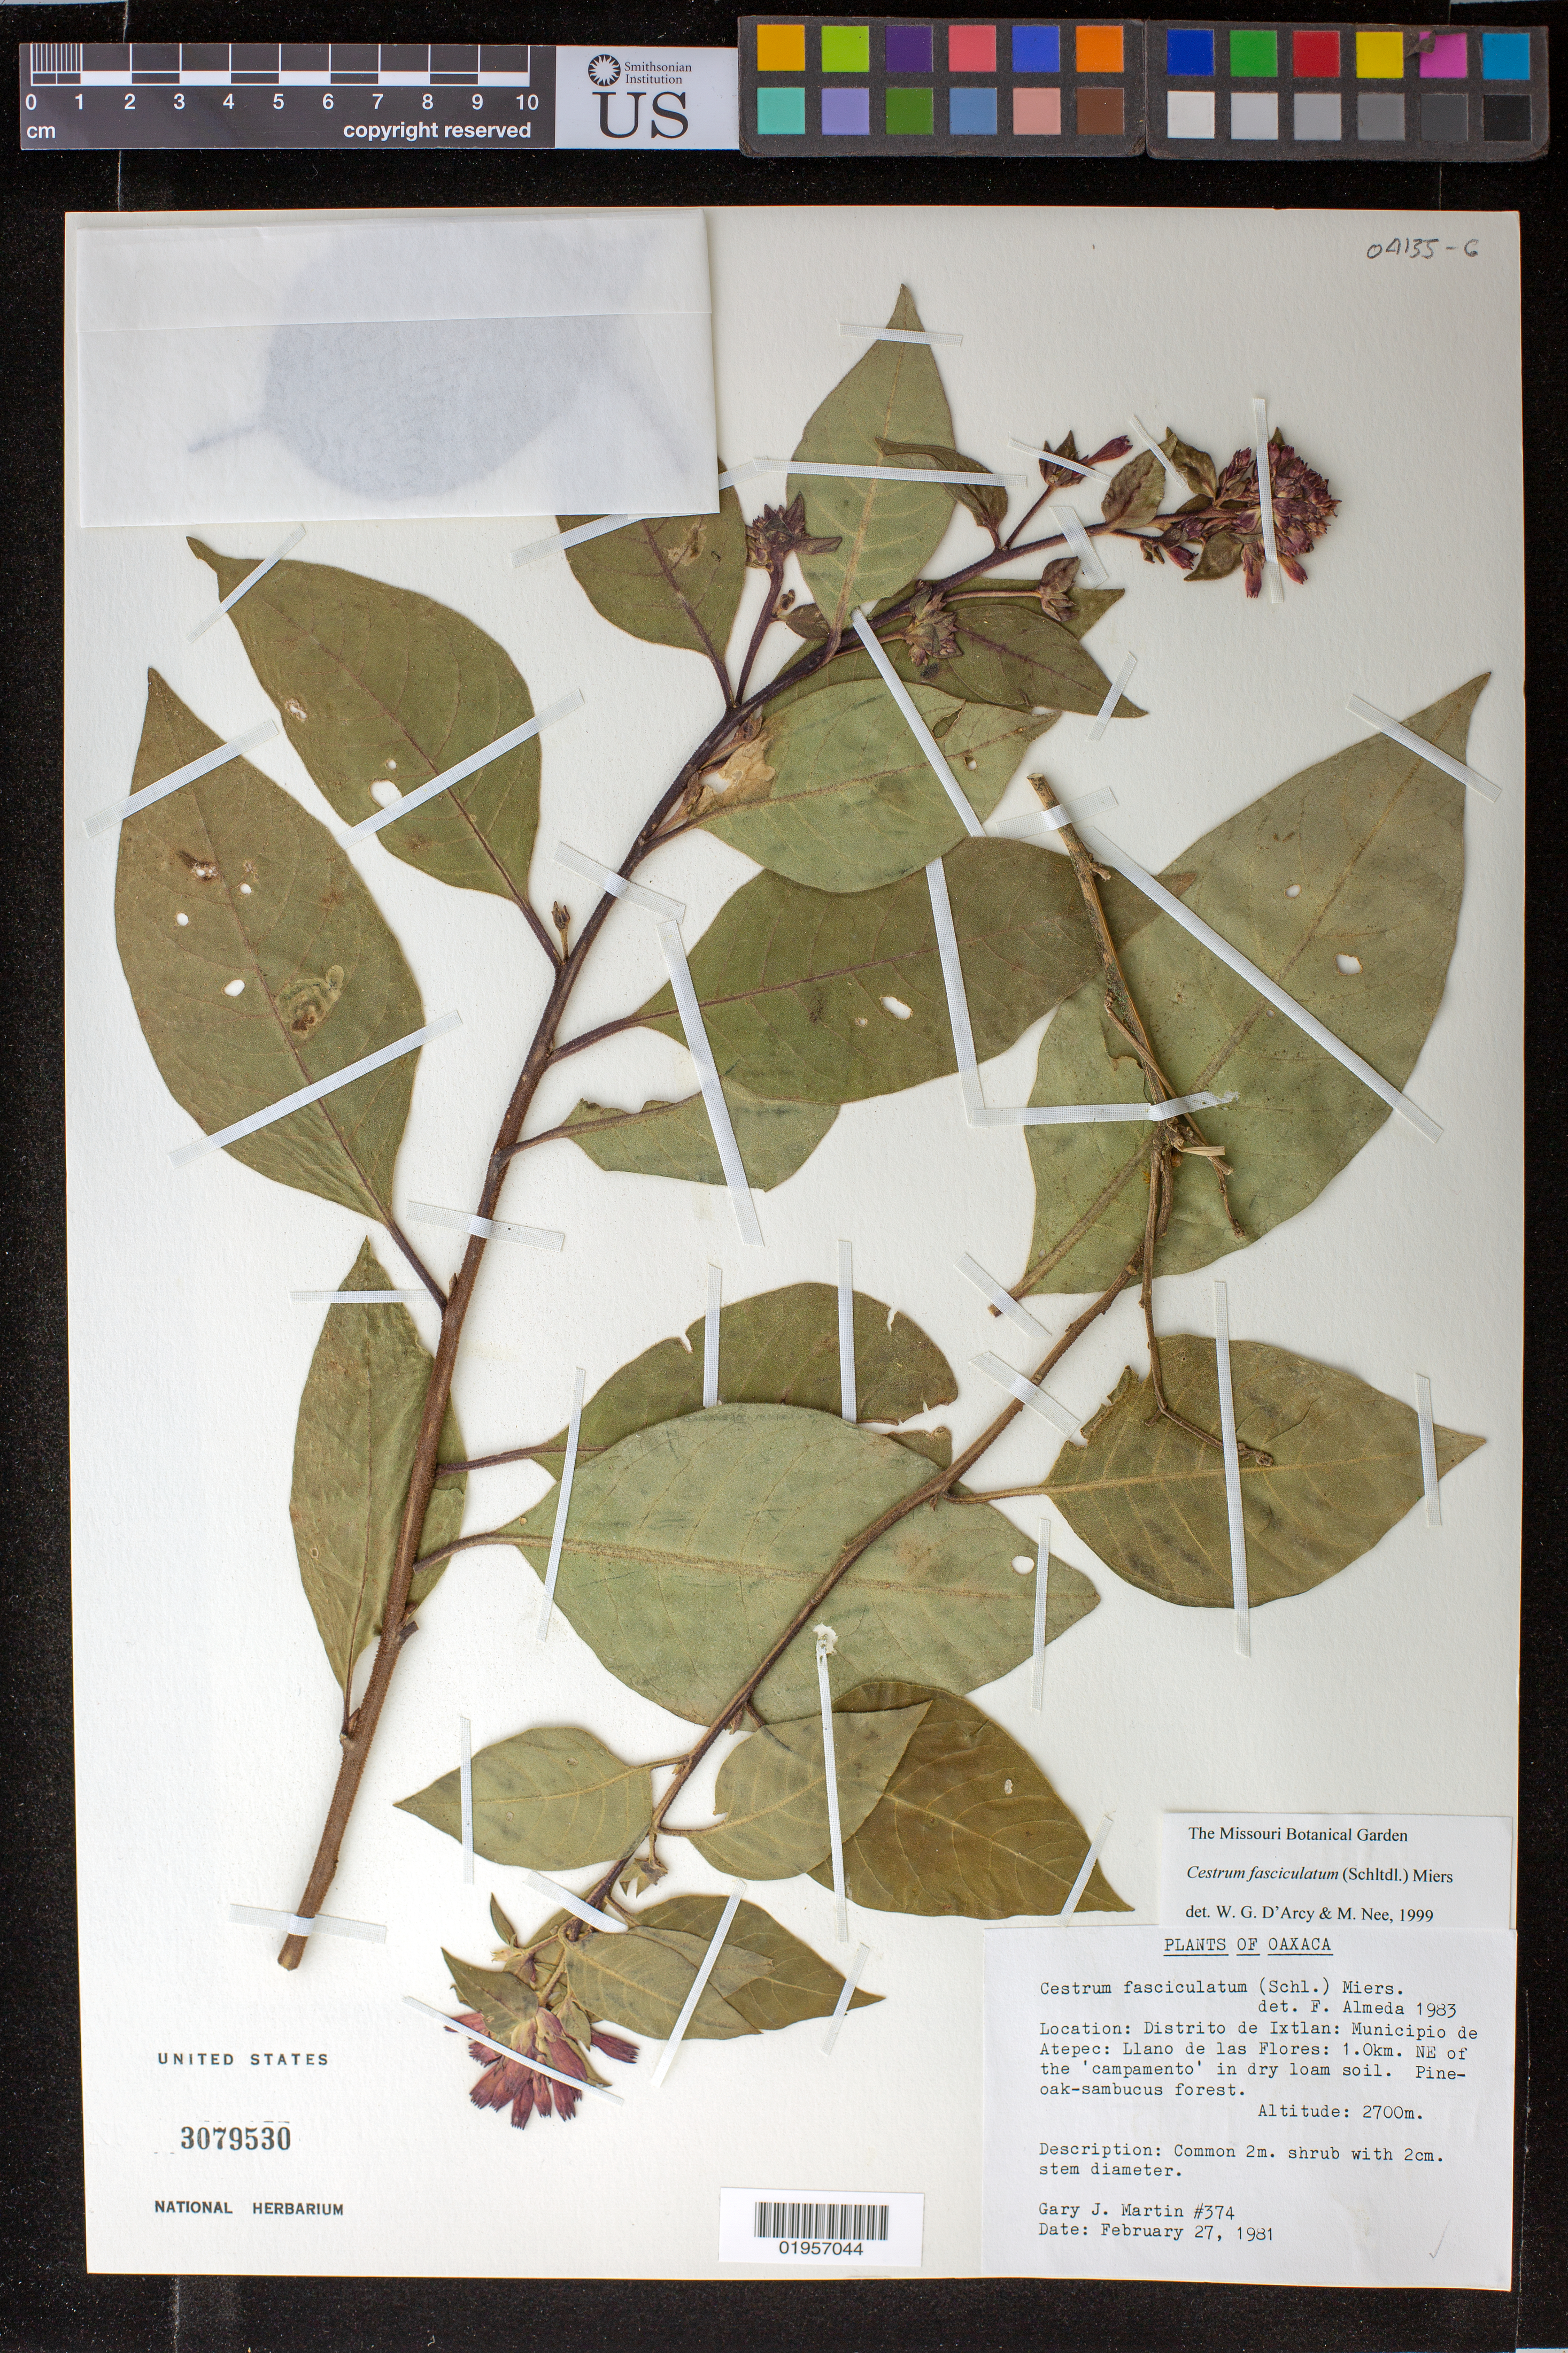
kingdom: Plantae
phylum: Tracheophyta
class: Magnoliopsida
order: Solanales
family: Solanaceae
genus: Cestrum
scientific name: Cestrum fasciculatum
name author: (Schltdl.) Miers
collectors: G. J. Martin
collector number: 374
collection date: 1981-02-27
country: Mexico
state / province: Oaxaca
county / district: Ixtlán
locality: Distrito de Ixtlán: Municipio de Atepec: Llano de las Flores: 1.0 km. NE of the 'campamento'.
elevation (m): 2700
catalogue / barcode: US 3079530